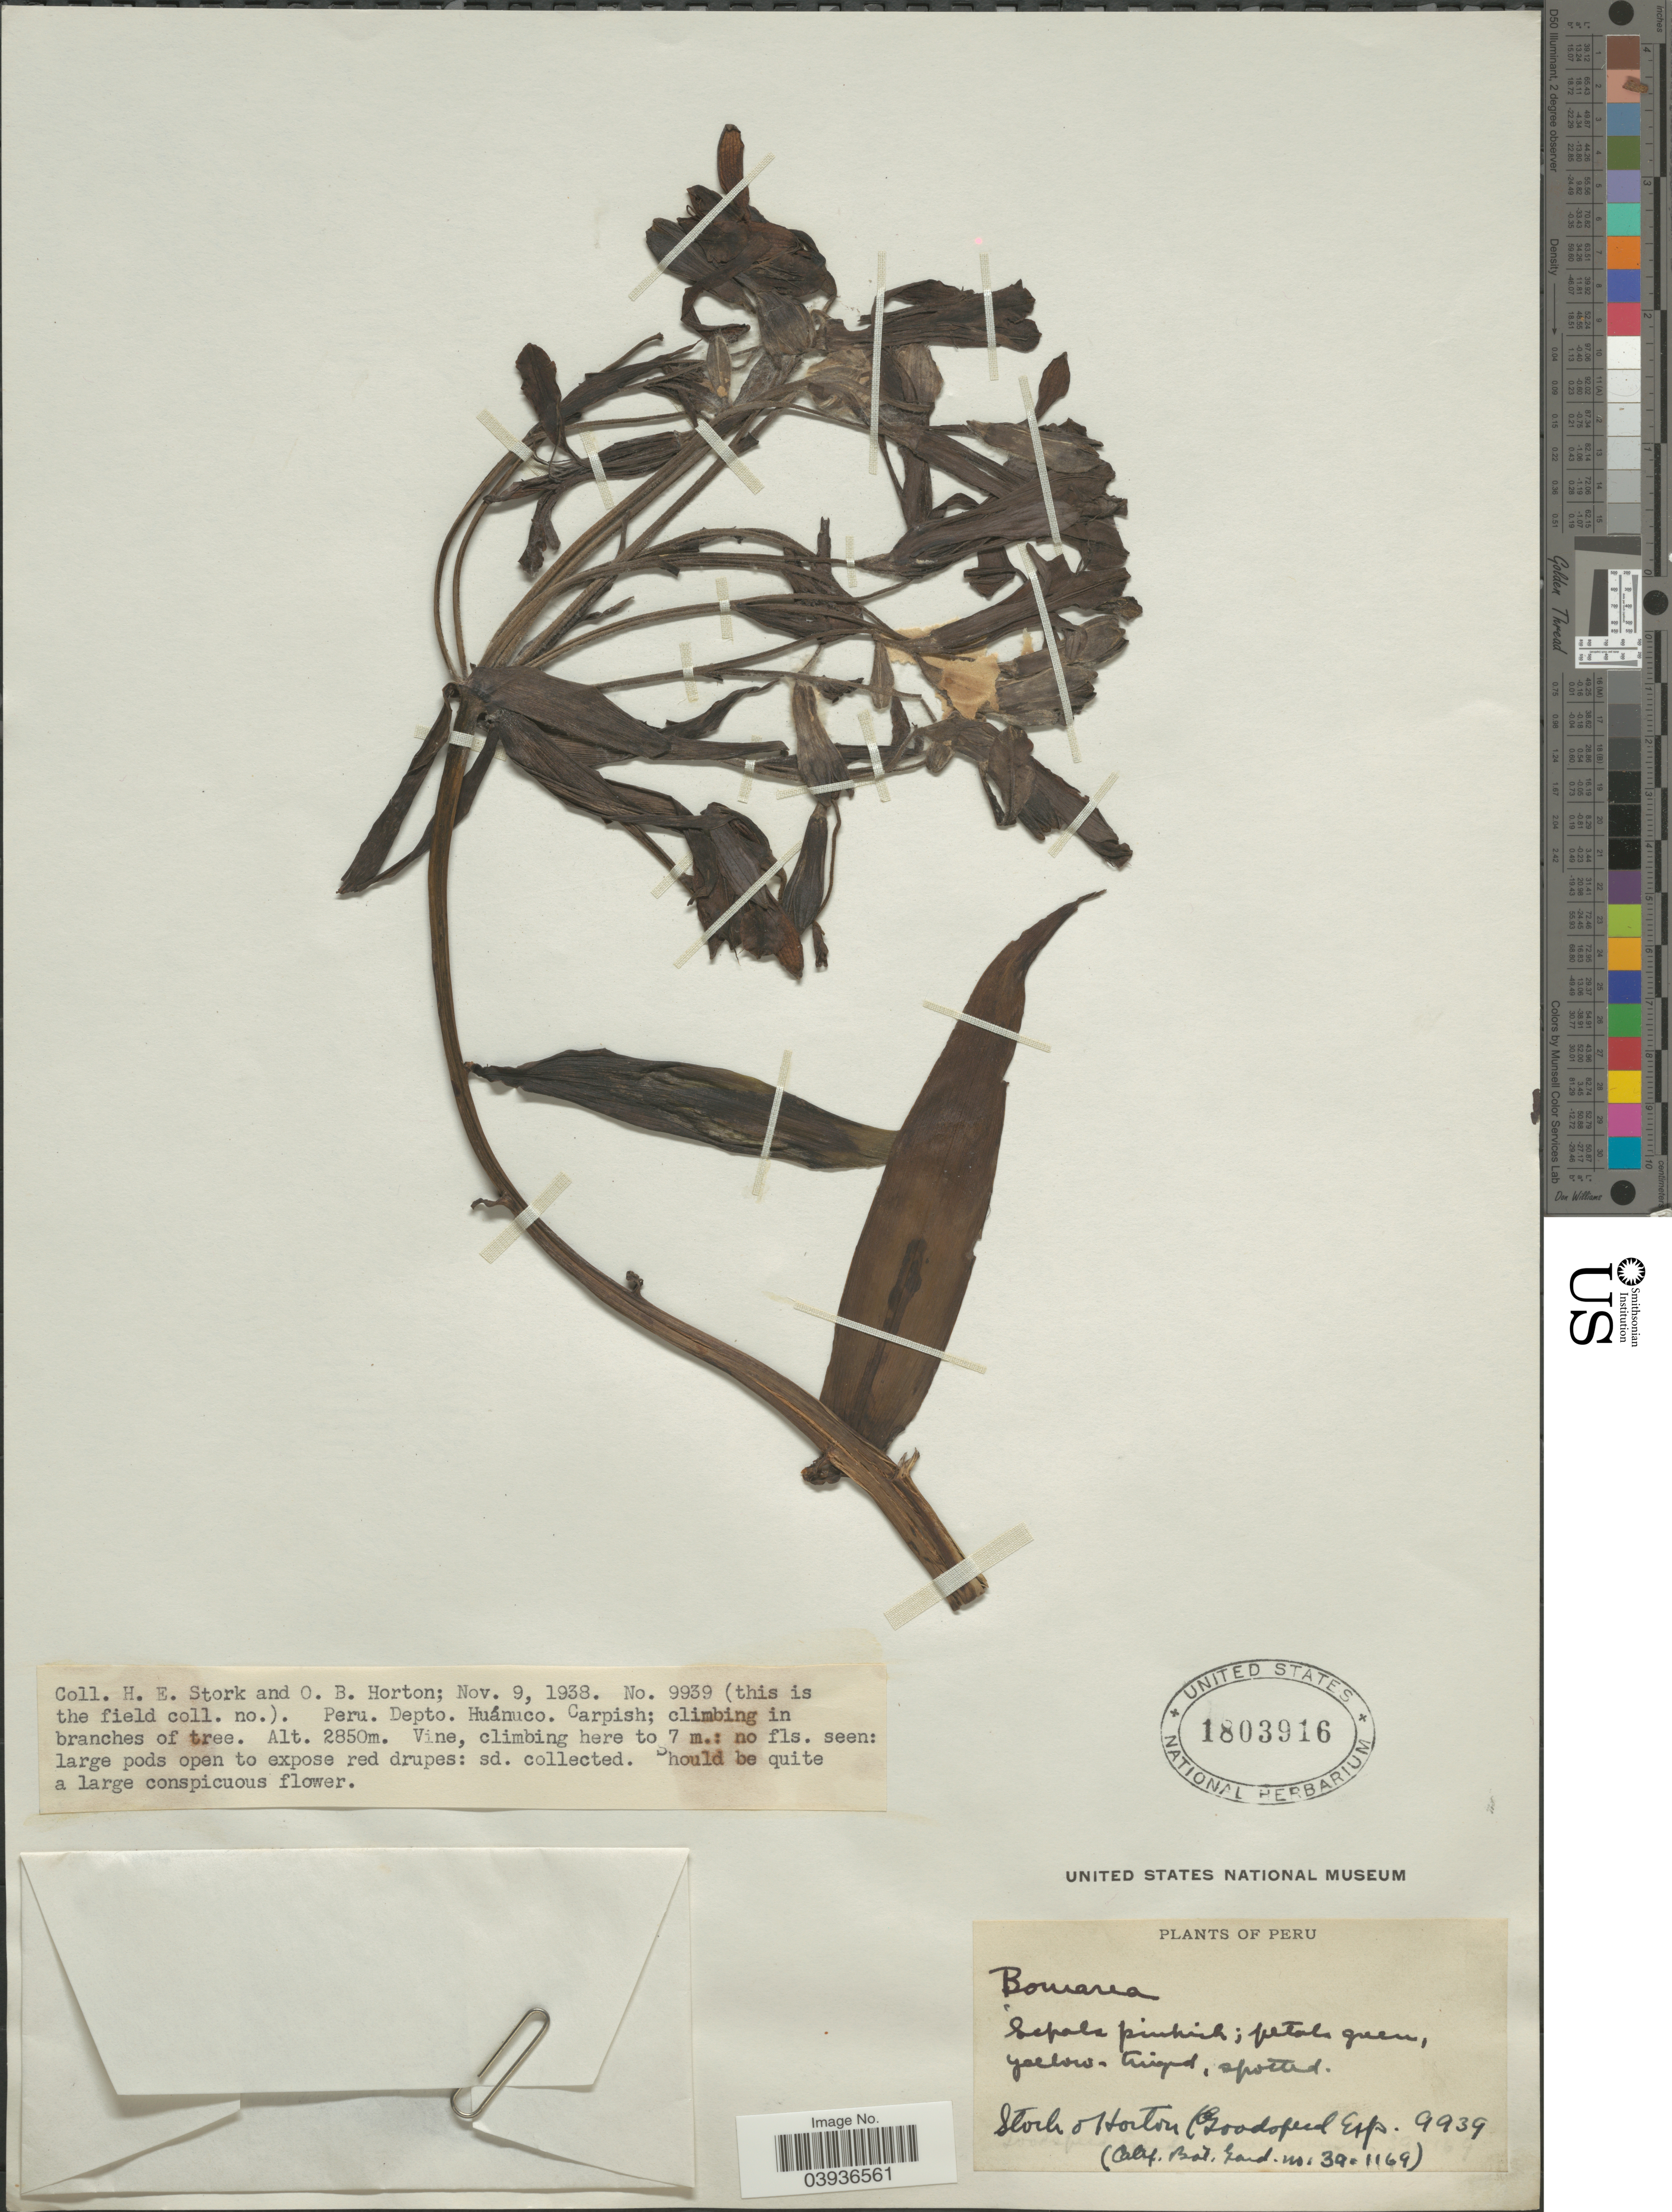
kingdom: Plantae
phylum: Tracheophyta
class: Liliopsida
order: Liliales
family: Alstroemeriaceae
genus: Bomarea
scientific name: Bomarea sp.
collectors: H. E. Stork & O. B. Horton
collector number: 9939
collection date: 1938-11-09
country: Peru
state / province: Huánuco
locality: Depto. Huánuco.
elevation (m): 2850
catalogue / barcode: US 1803916